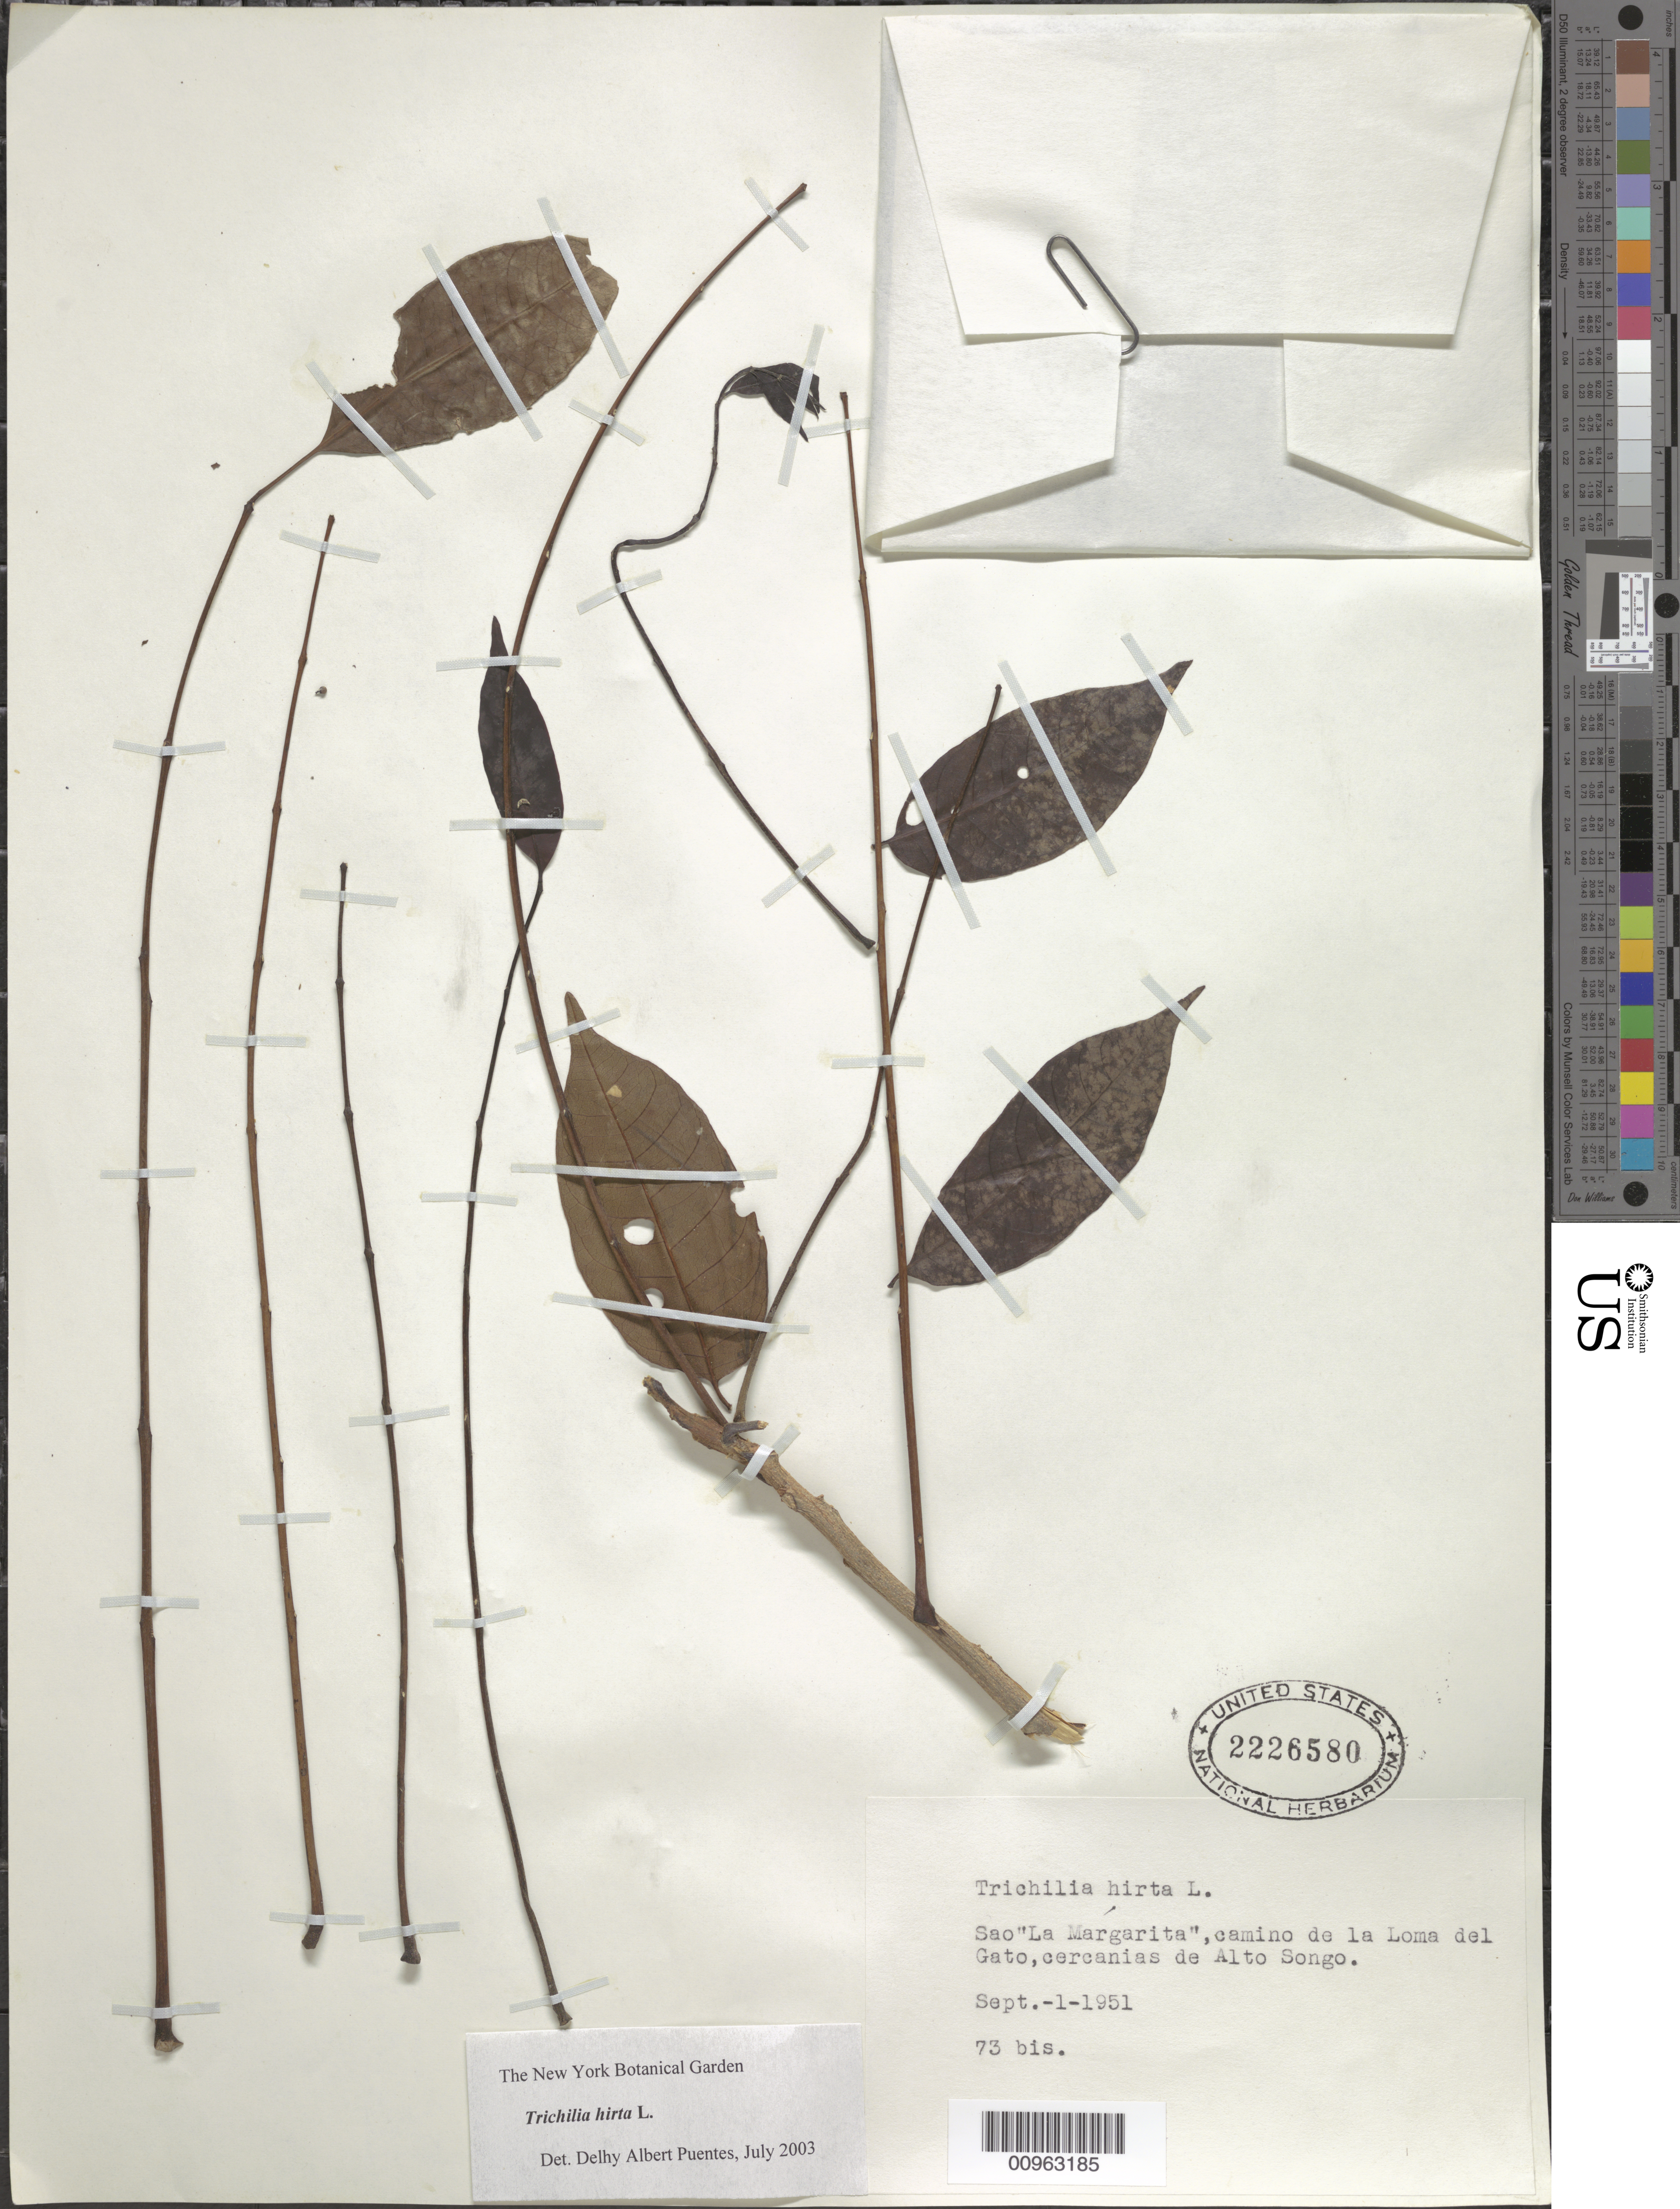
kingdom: Plantae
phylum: Tracheophyta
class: Magnoliopsida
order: Sapindales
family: Meliaceae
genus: Trichilia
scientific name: Trichilia hirta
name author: L.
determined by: Puentes, D. A.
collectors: M. López Figueiras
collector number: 73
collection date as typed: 01 Sep 1951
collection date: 1951-09-01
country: Cuba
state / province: Oriente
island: Cuba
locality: Sao "La Margarita," camino de la Loma del Gato, cercanias de Alto Songo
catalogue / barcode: US 2226580